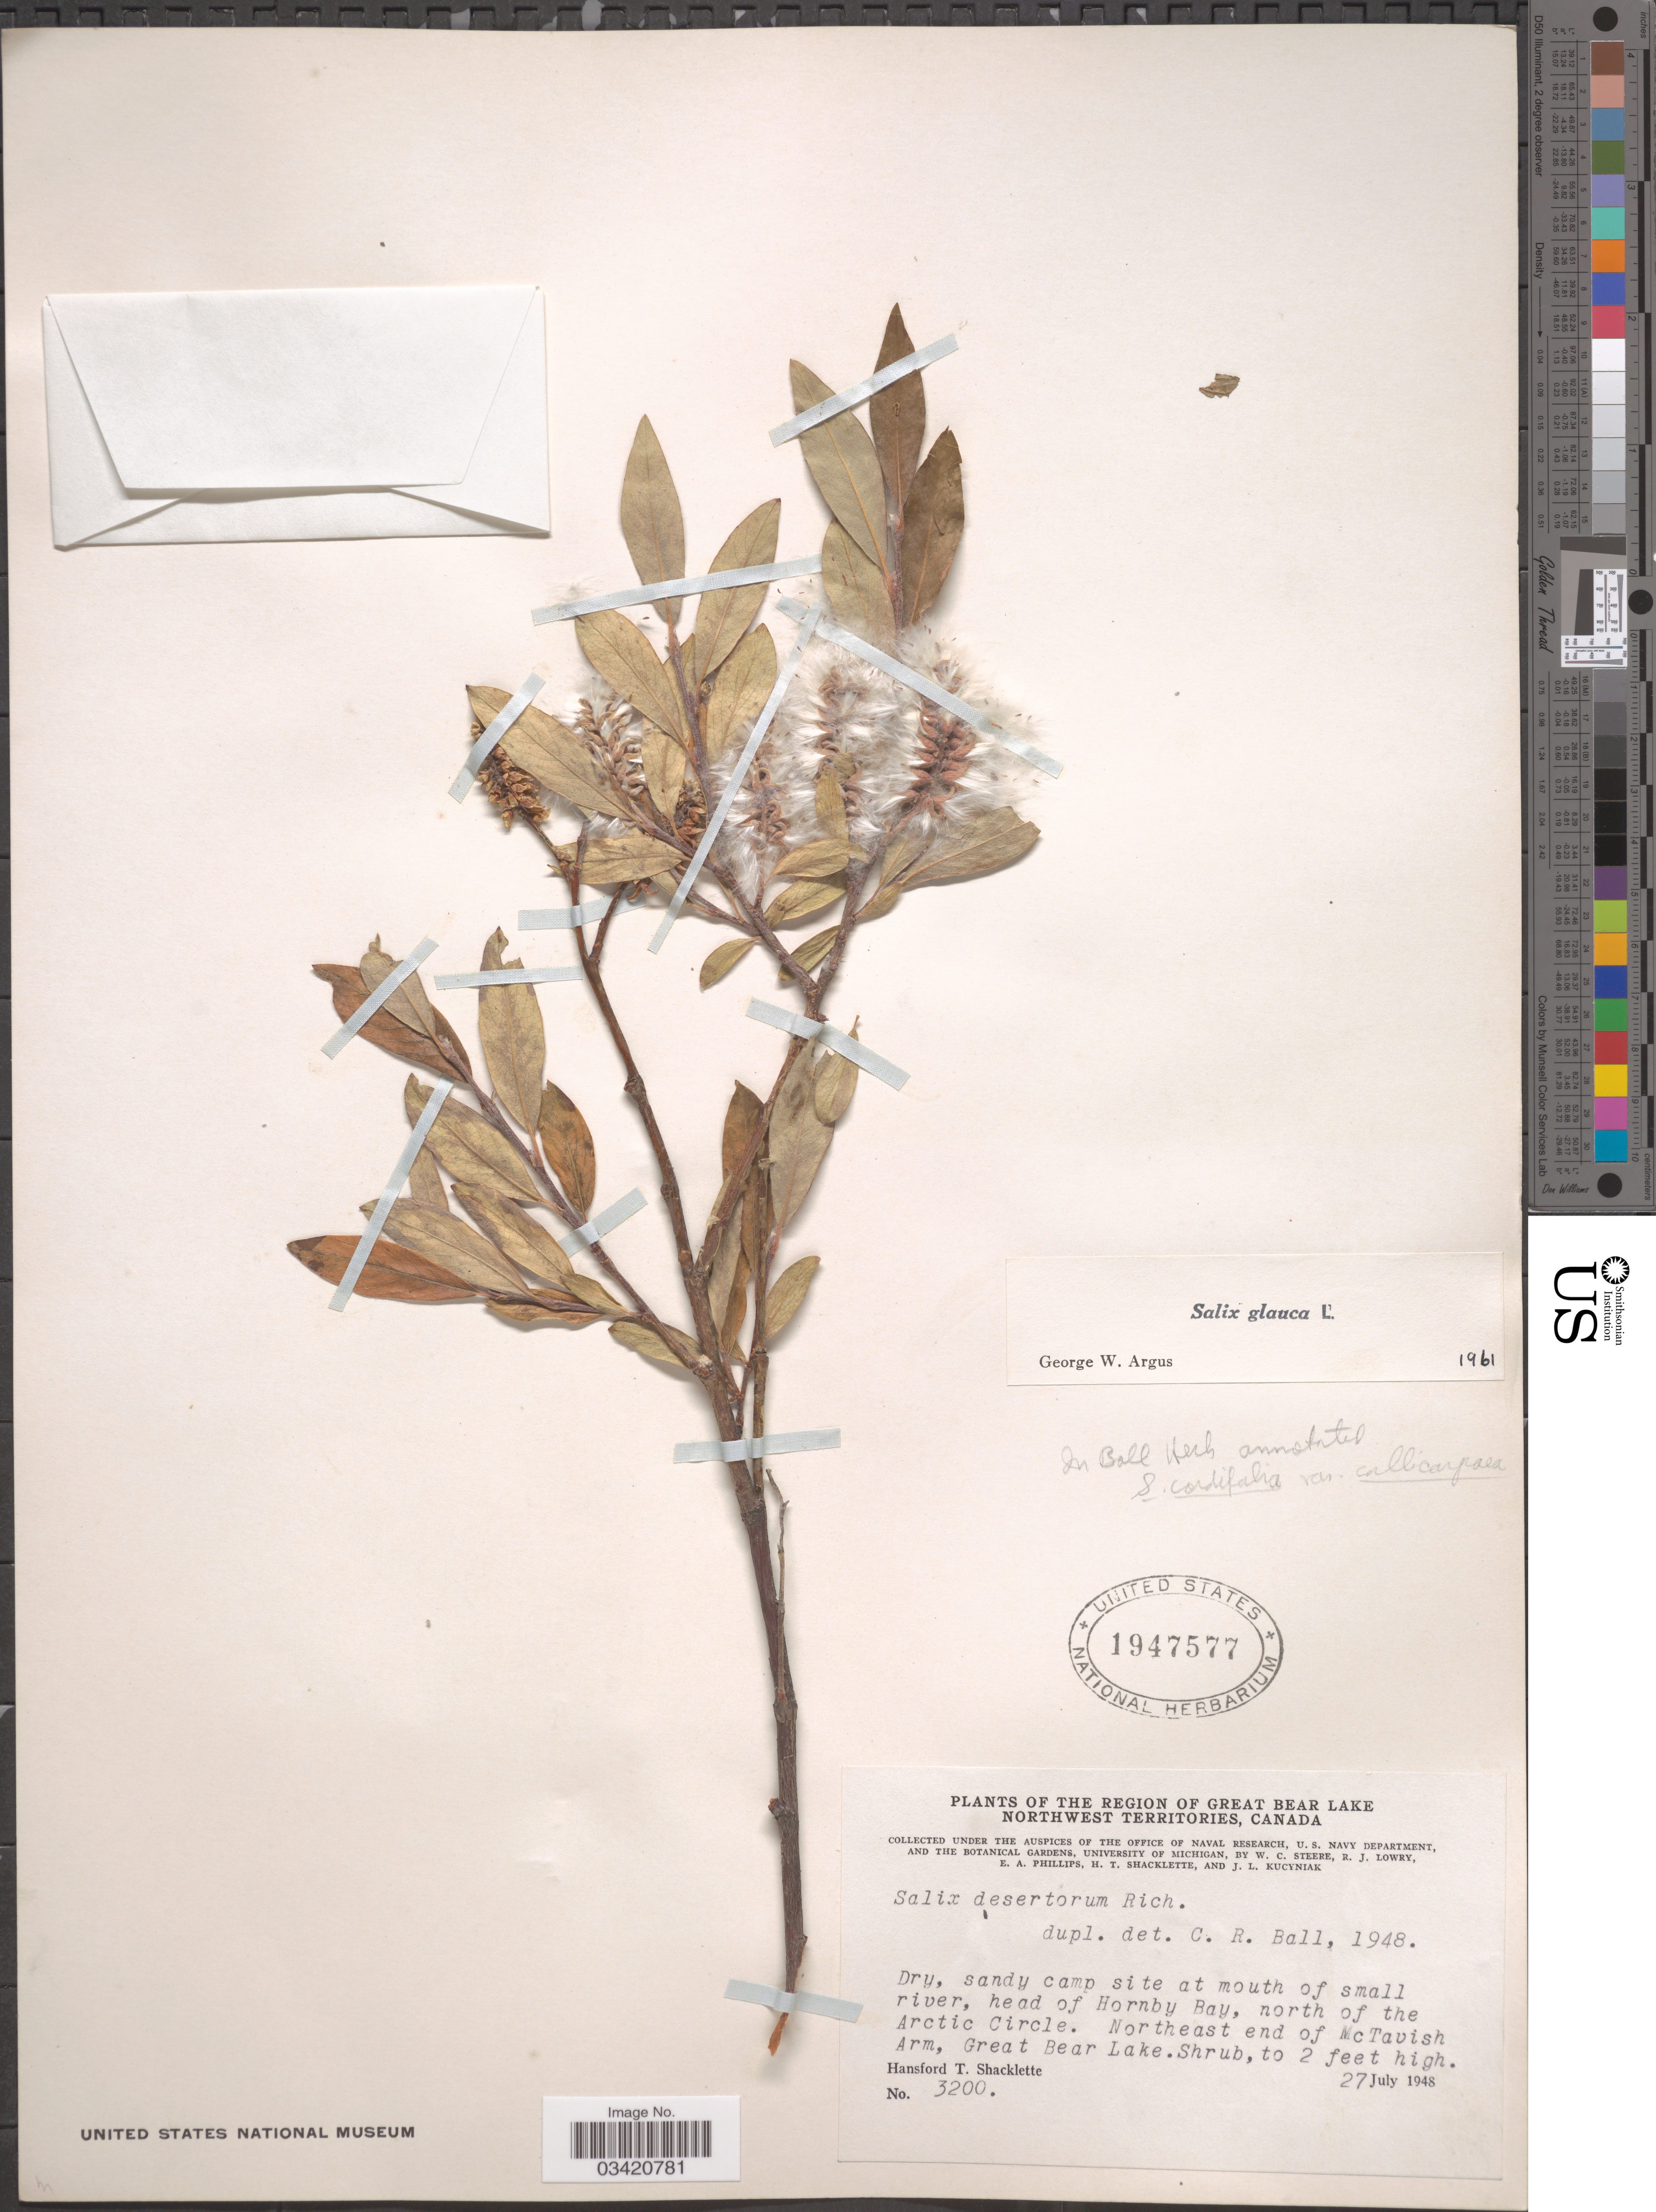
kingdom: Plantae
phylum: Tracheophyta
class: Magnoliopsida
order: Malpighiales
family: Salicaceae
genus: Salix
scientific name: Salix glauca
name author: L.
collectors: H. Shacklette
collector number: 3200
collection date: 1948-07-27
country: Canada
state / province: Northwest Territories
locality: Region of Great Bear Lake. Dry, sandy camp site at mouth of small river, head of Horny Bay, north of the Arctic Circle. Northeast end of McTavish Arm, Great Bear Lake.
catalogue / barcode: US 1947577